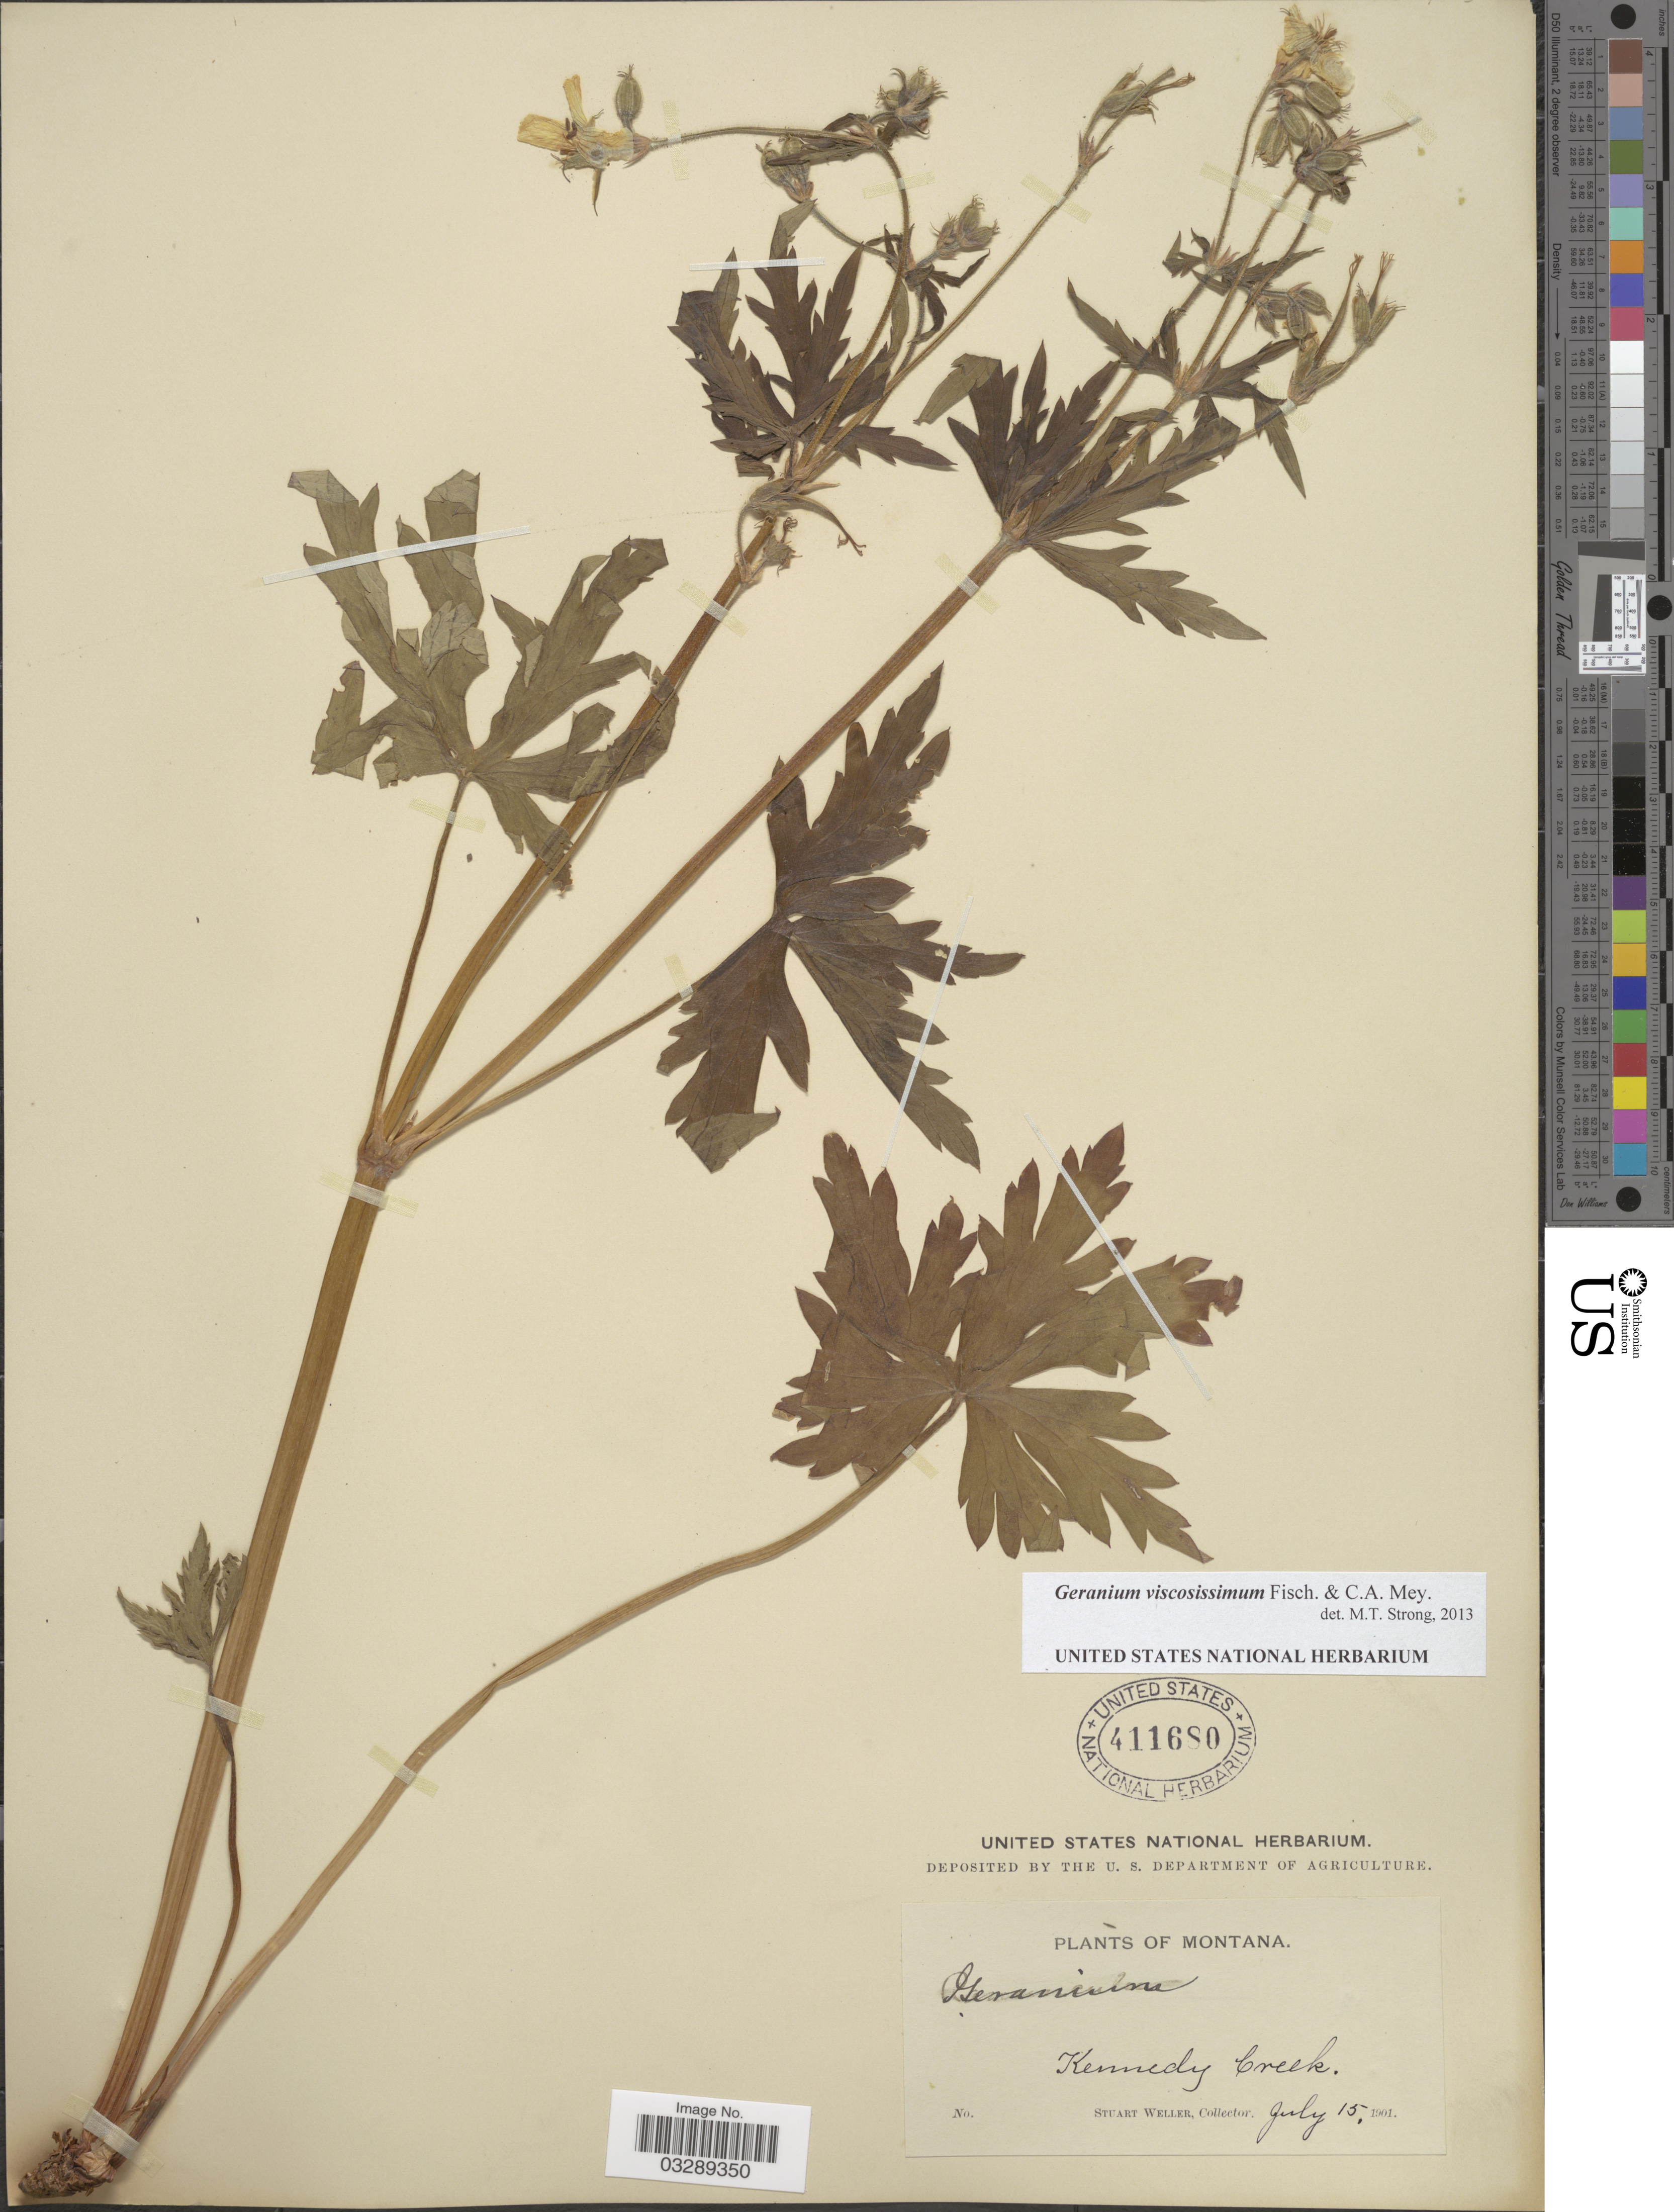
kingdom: Plantae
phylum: Tracheophyta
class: Magnoliopsida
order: Geraniales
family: Geraniaceae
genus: Geranium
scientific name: Geranium viscosissimum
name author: Fisch. & C.A. Mey.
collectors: S. Weller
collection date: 1901-07-15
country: United States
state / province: Montana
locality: Kennedy Creek.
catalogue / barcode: US 411680